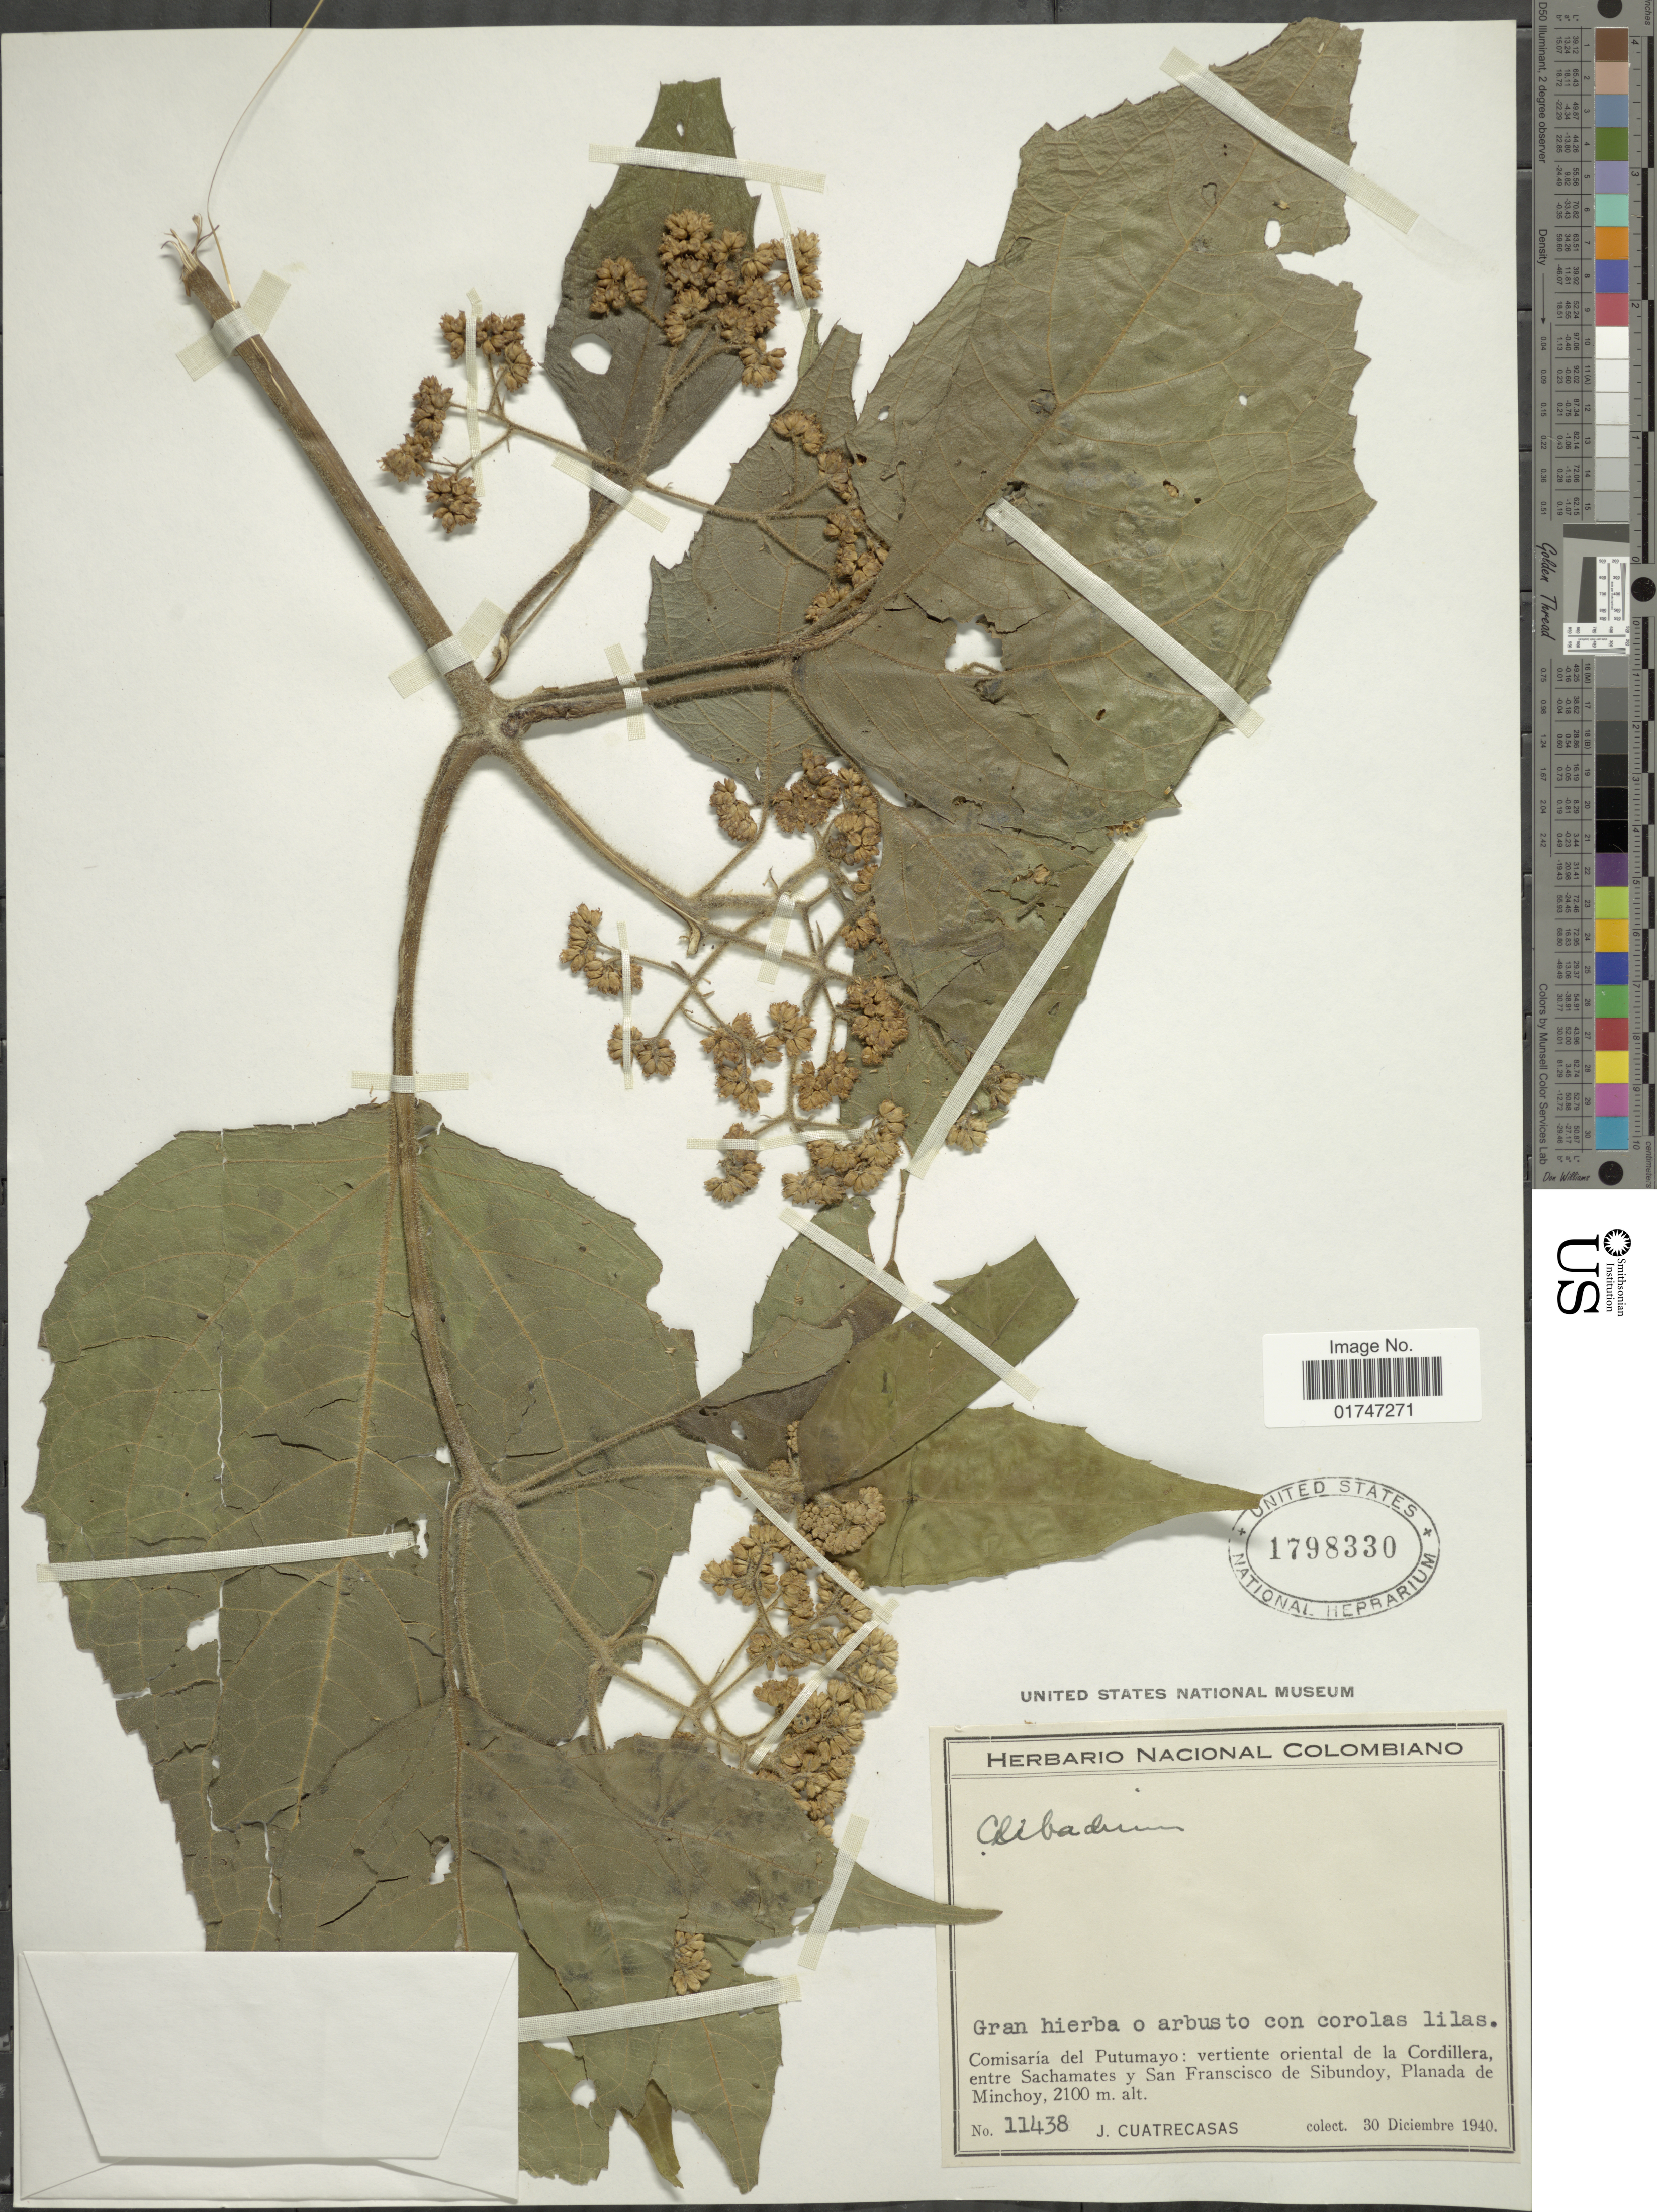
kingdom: Plantae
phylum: Tracheophyta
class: Magnoliopsida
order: Asterales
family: Asteraceae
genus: Clibadium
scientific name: Clibadium sp.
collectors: J. Cuatrecasas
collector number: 11438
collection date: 1940-12-30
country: Colombia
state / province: Putumayo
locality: Comisaria del Putumayo: vertiente oriental de la Cordillera, entre Sachamates y San Francisco de Sibundoy, Planada de Minchoy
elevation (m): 2100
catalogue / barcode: US 1798330